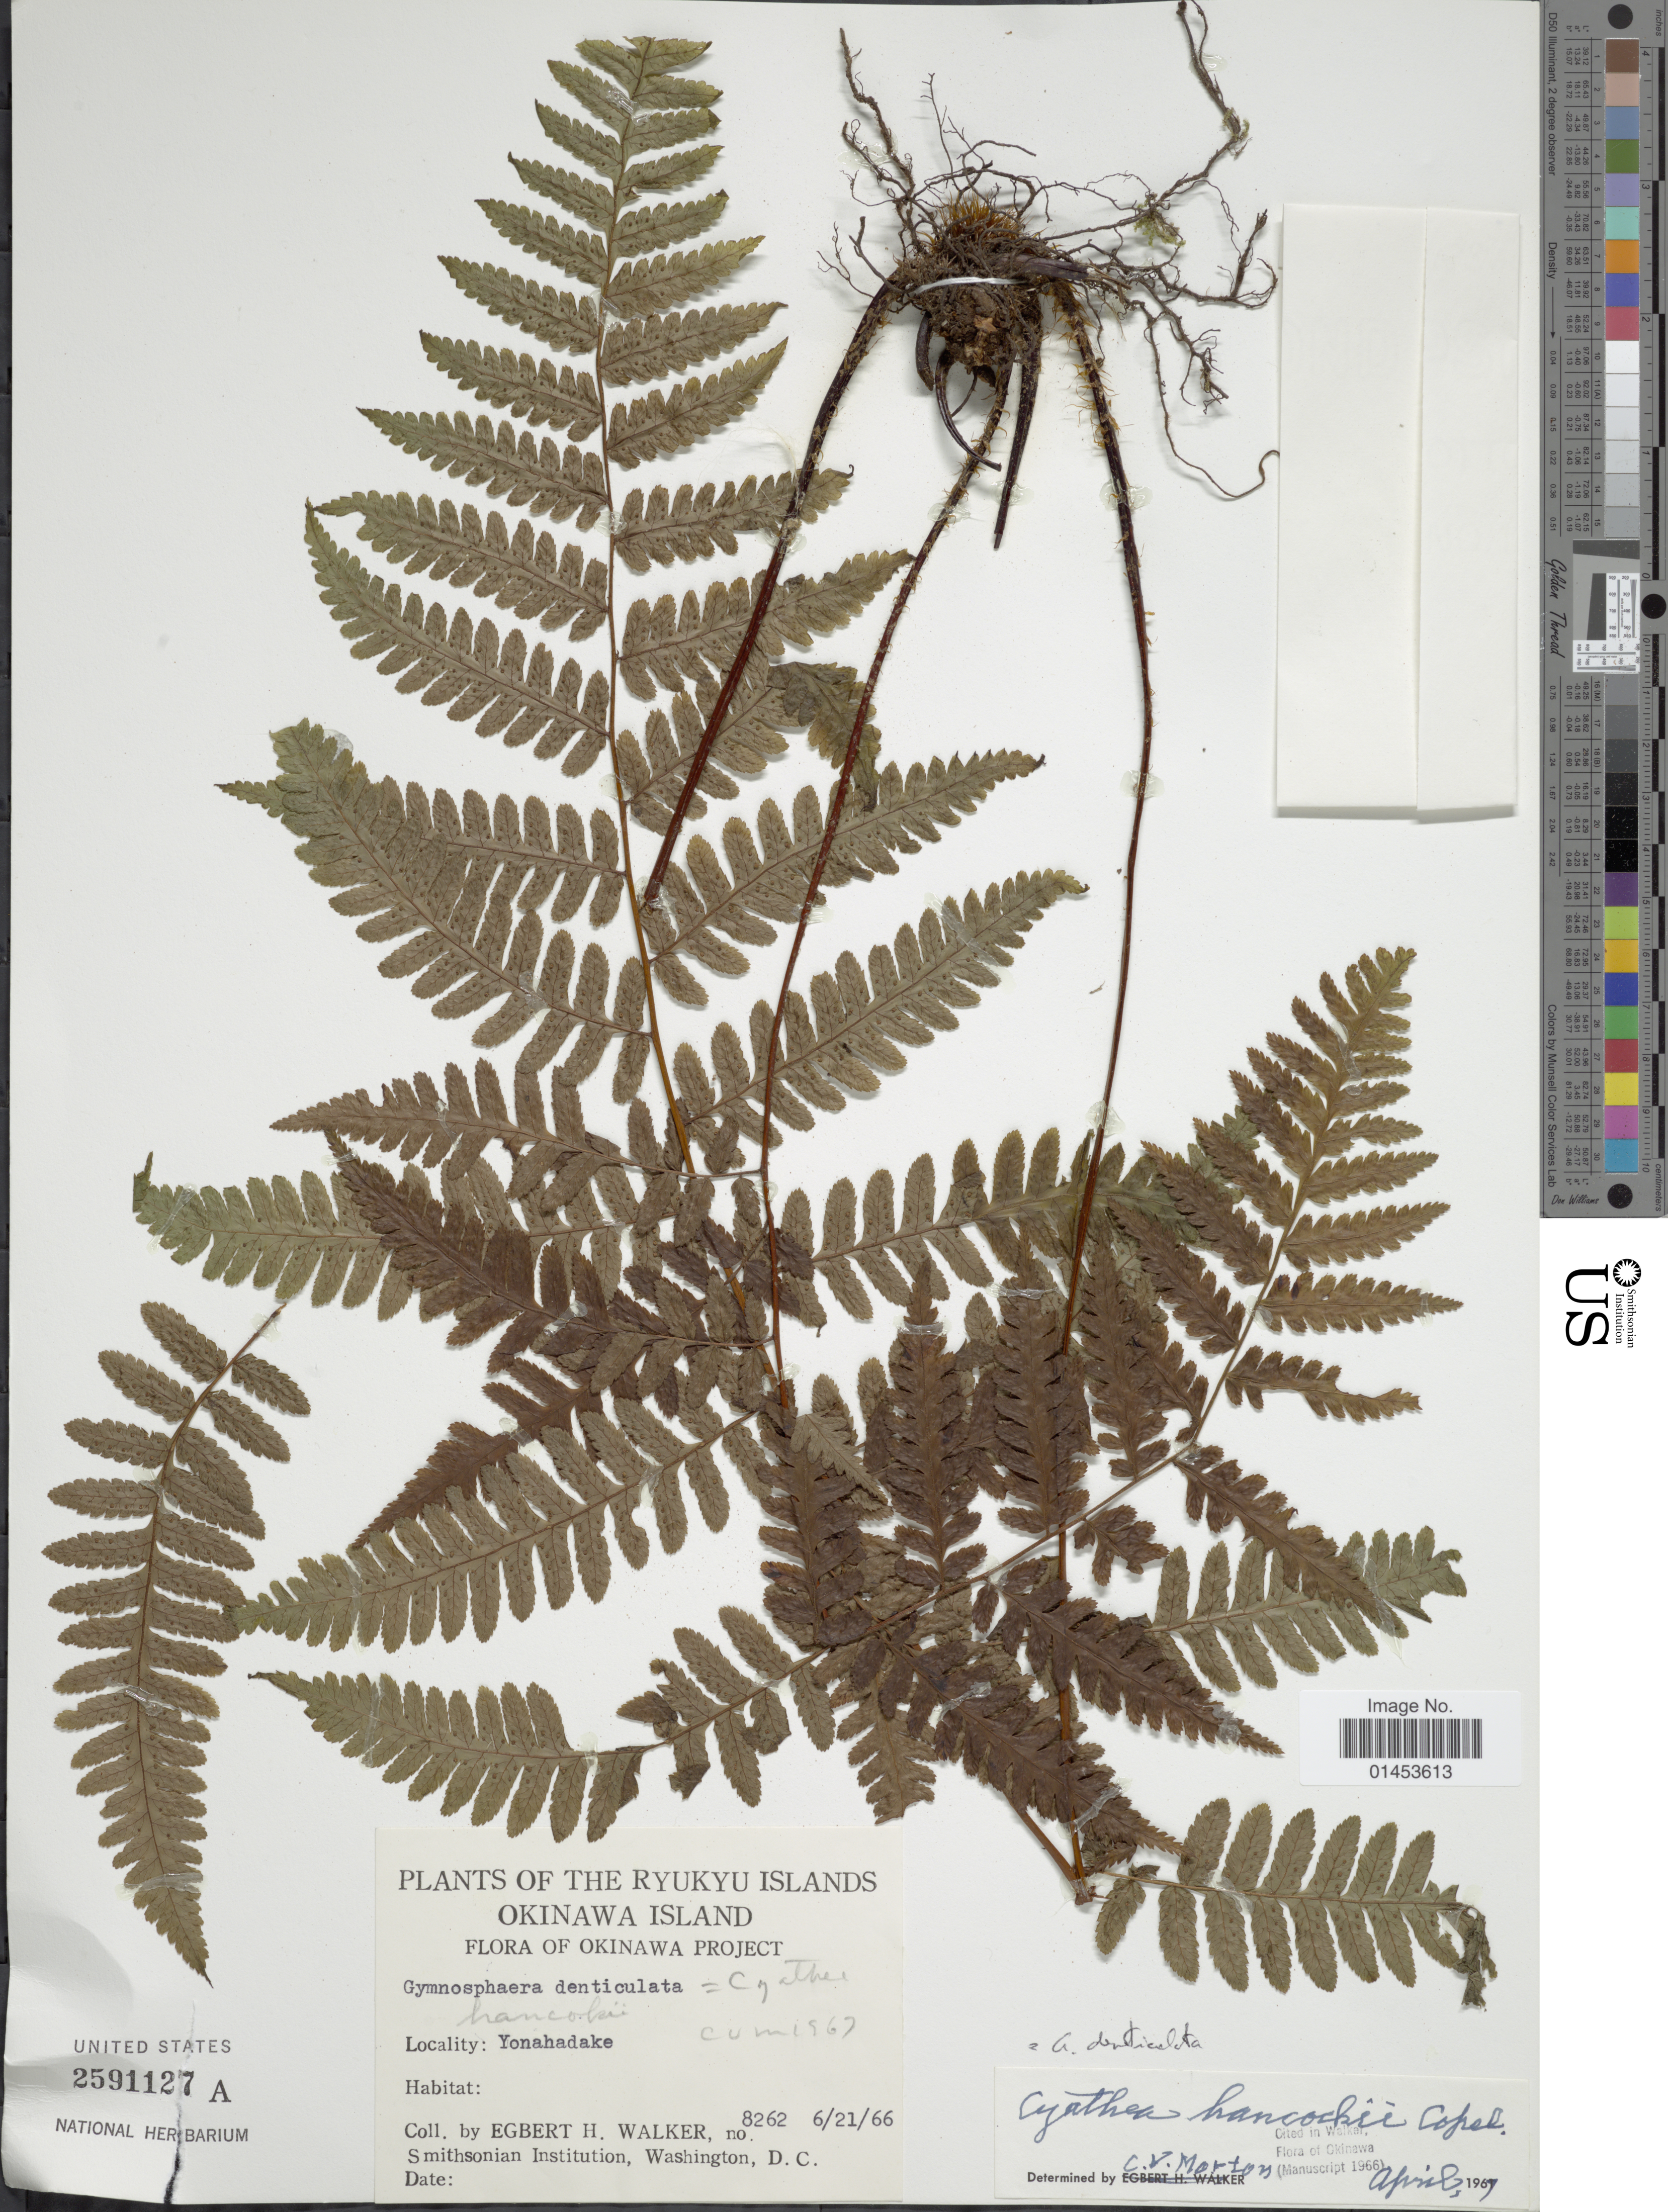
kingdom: Plantae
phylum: Tracheophyta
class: Polypodiopsida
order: Cyatheales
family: Cyatheaceae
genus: Cyathea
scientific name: Cyathea hancockii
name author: Copel.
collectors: E. H. Walker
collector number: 8262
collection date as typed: Transcribed d/m/y: 21/6/66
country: Japan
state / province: Okinawa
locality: Okinawa Island, Yonahadake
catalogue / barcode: US 2591127A